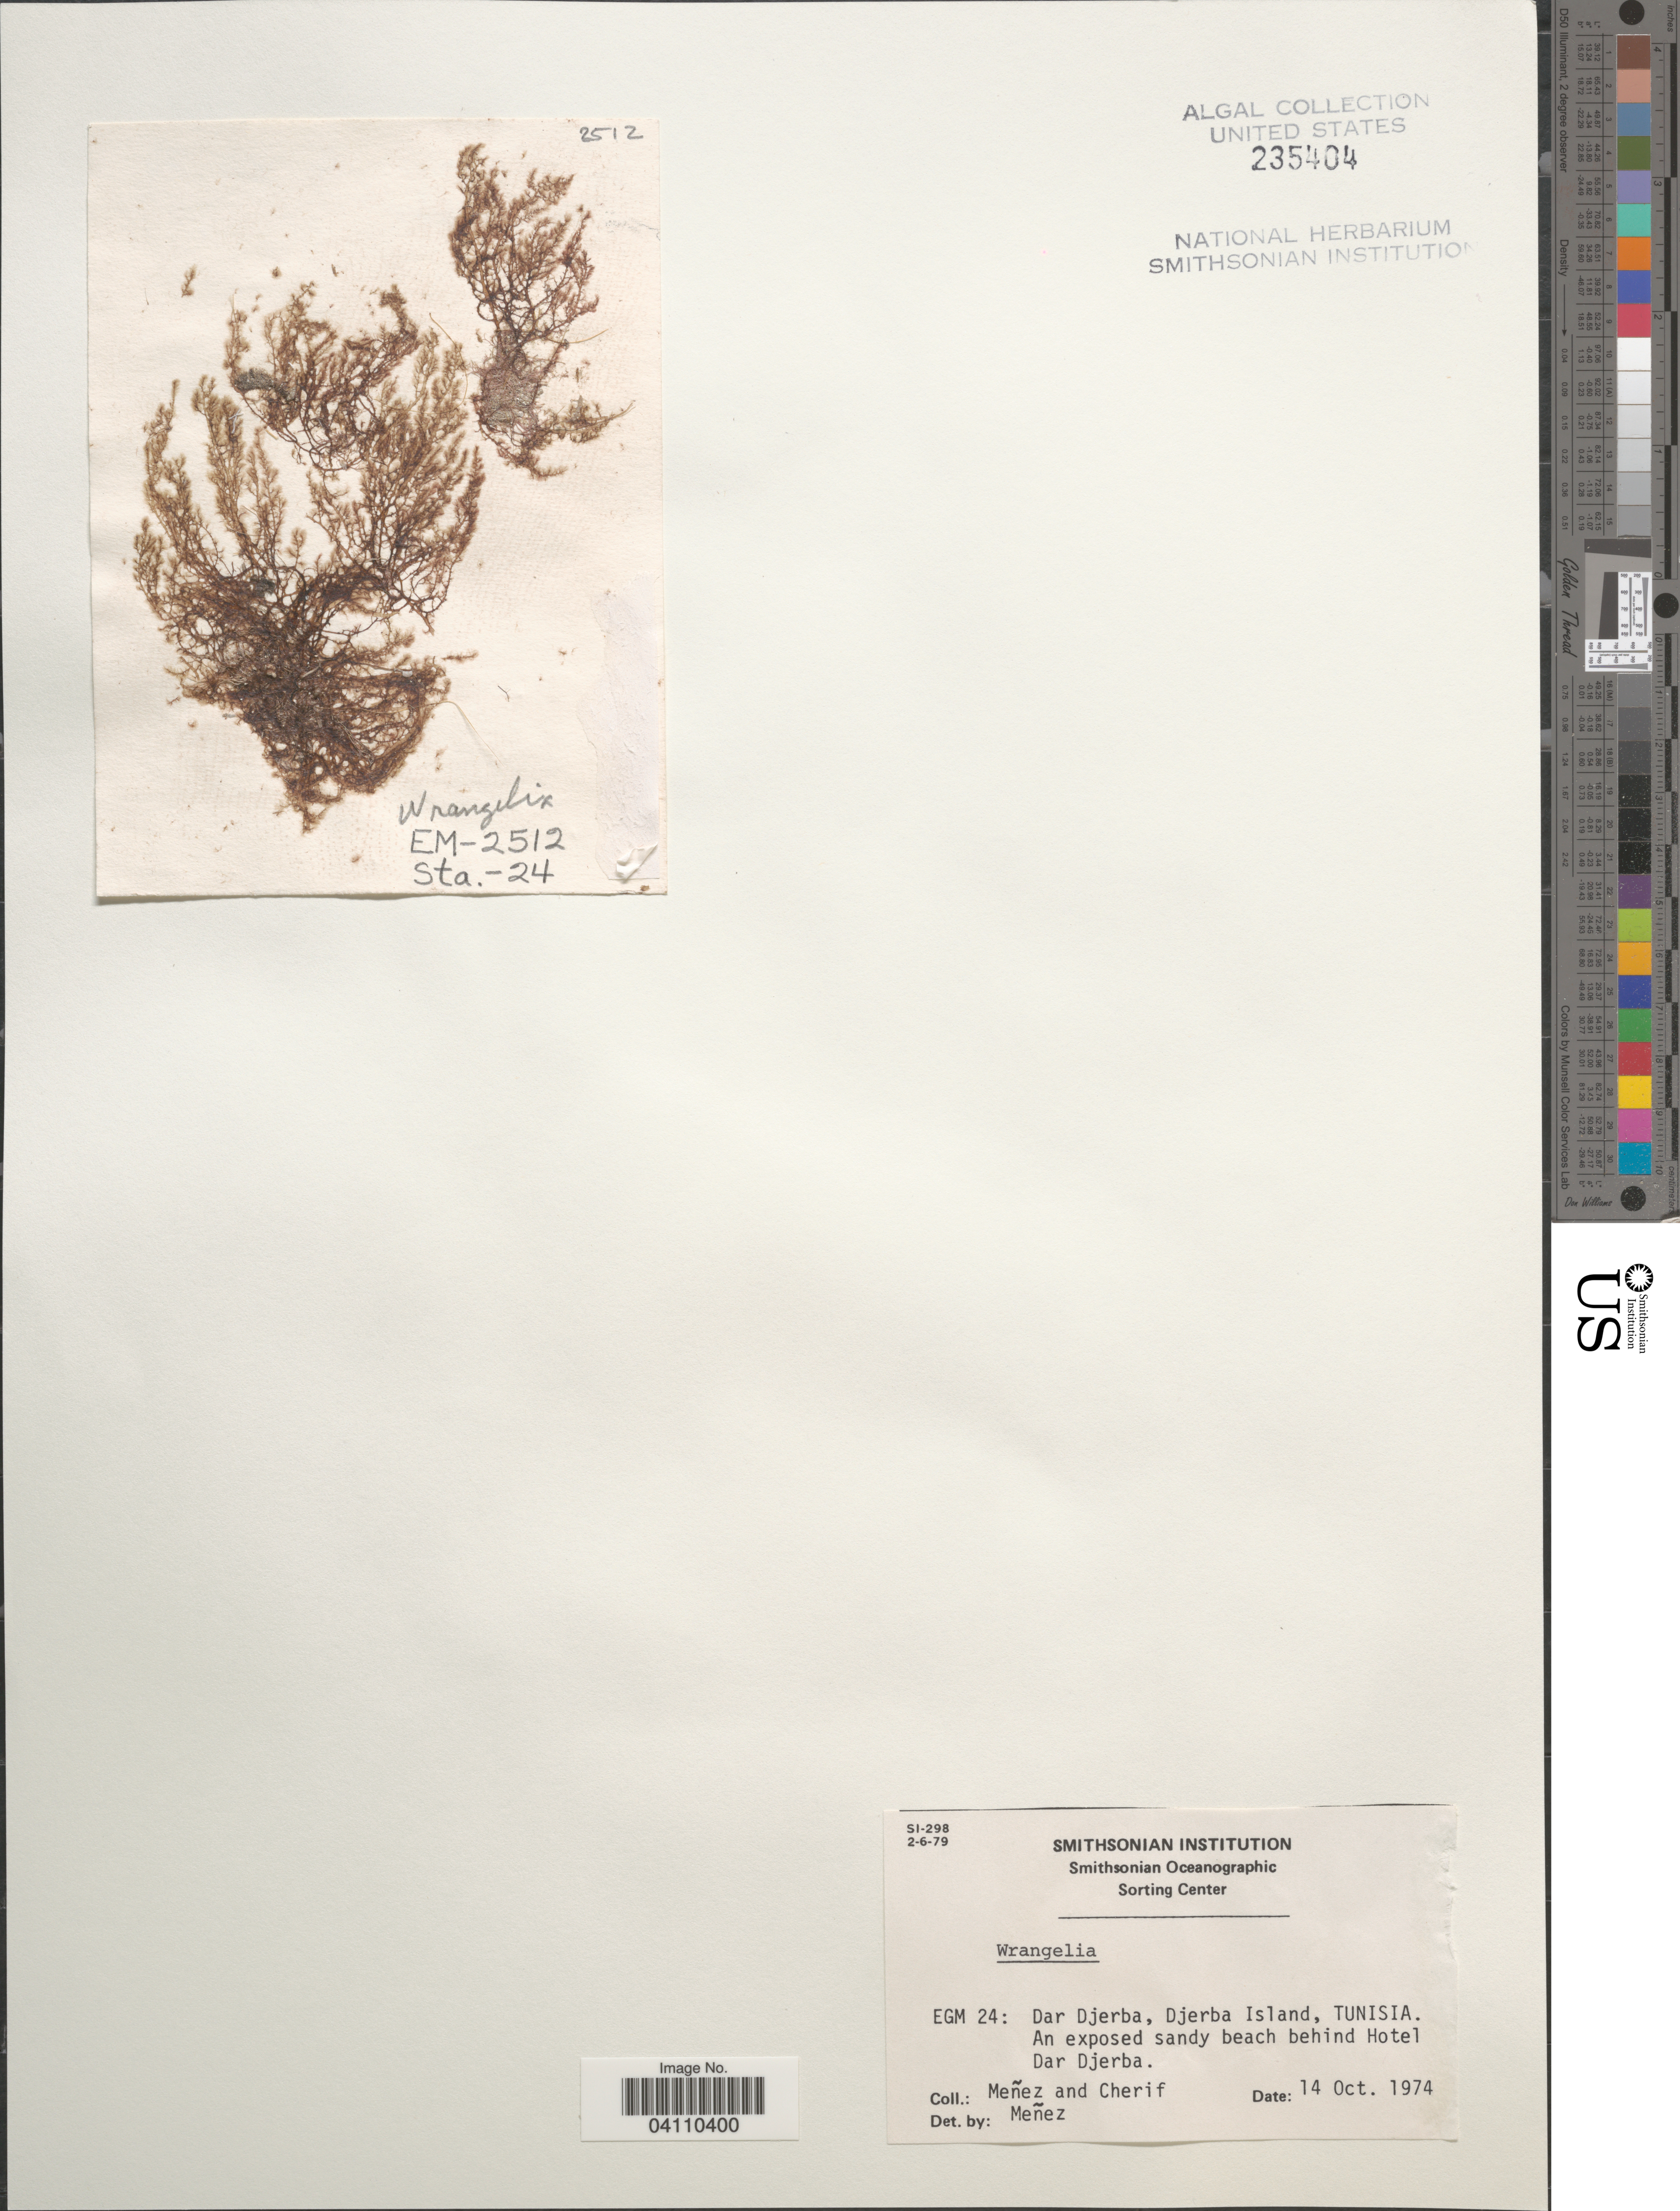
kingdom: Plantae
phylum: Rhodophyta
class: Florideophyceae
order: Ceramiales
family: Wrangeliaceae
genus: Wrangelia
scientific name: Wrangelia sp.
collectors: Menez & -. Cherif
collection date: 1974-10-14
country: Tunisia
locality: EGM 24: Dar Djerba, Djerba Island, Tunisia. An exposed sandy beach behind Hotel Dar Djerba.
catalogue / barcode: US 235404